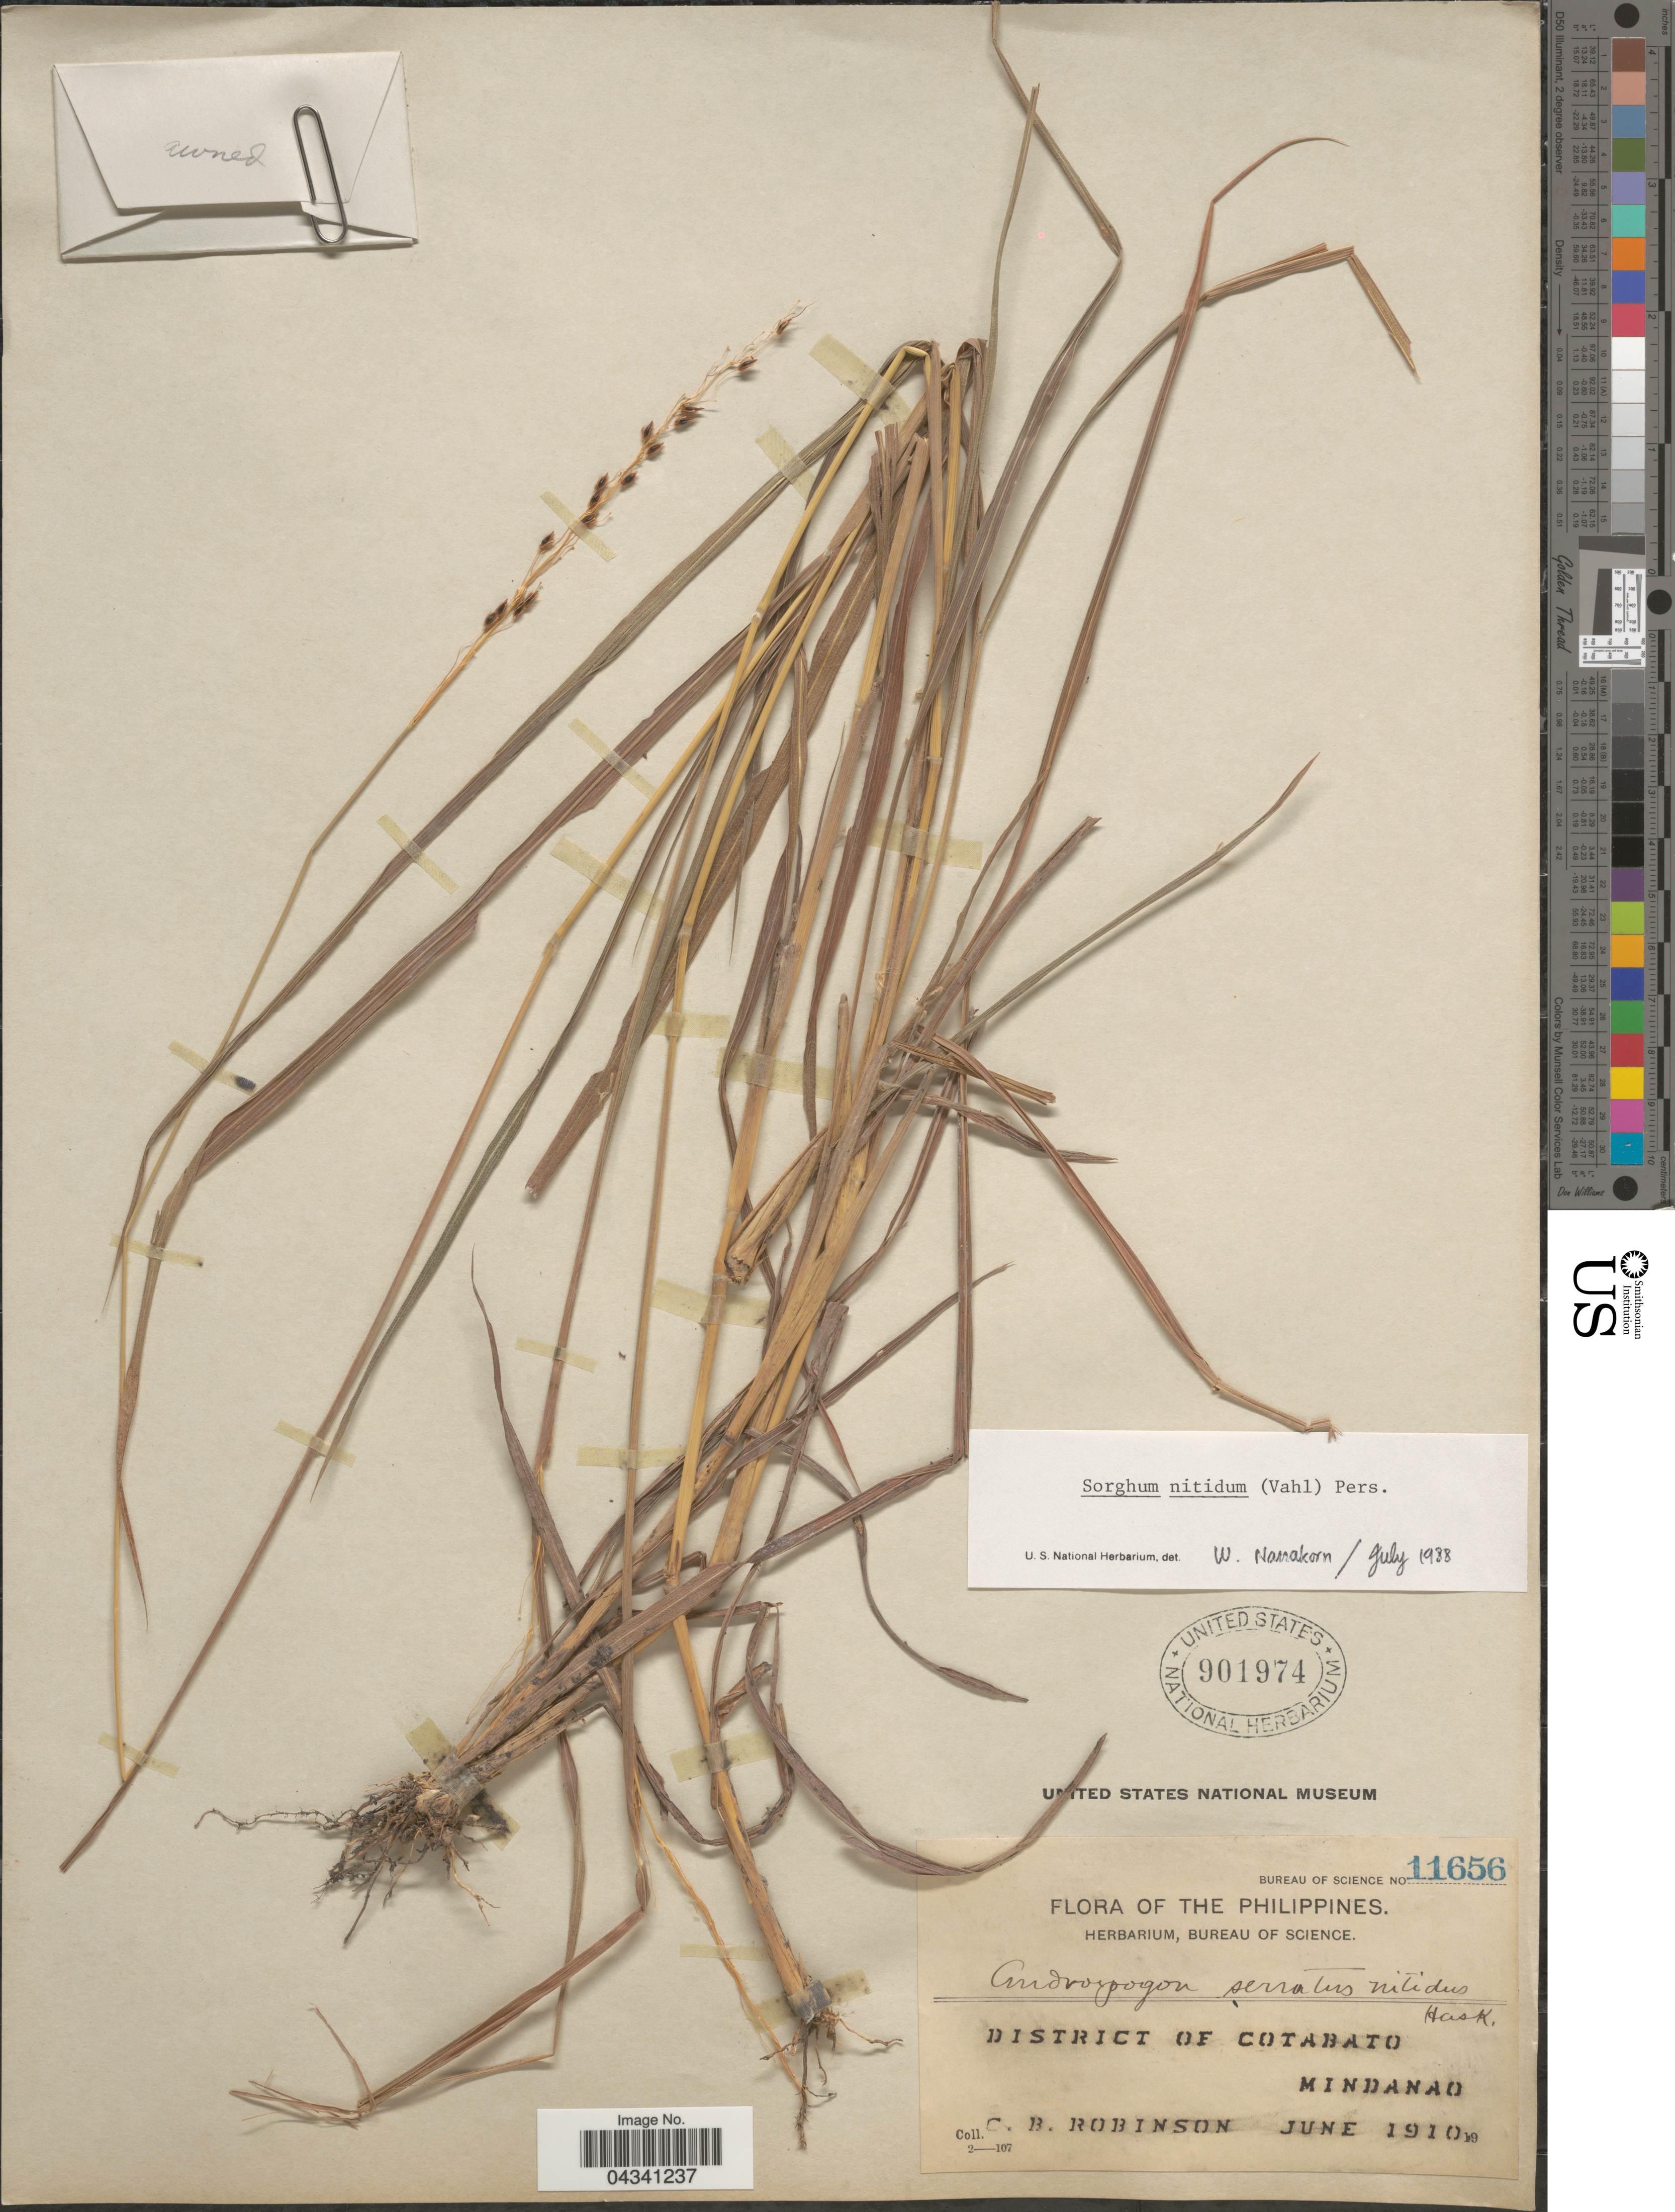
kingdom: Plantae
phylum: Tracheophyta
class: Liliopsida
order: Poales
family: Poaceae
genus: Sorghum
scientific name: Sorghum nitidum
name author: (Vahl) Pers.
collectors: C. Robinson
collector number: Bureau of Science 11656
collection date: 1910-06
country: Philippines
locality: District of Cotabato. Mindanao.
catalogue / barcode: US 901974